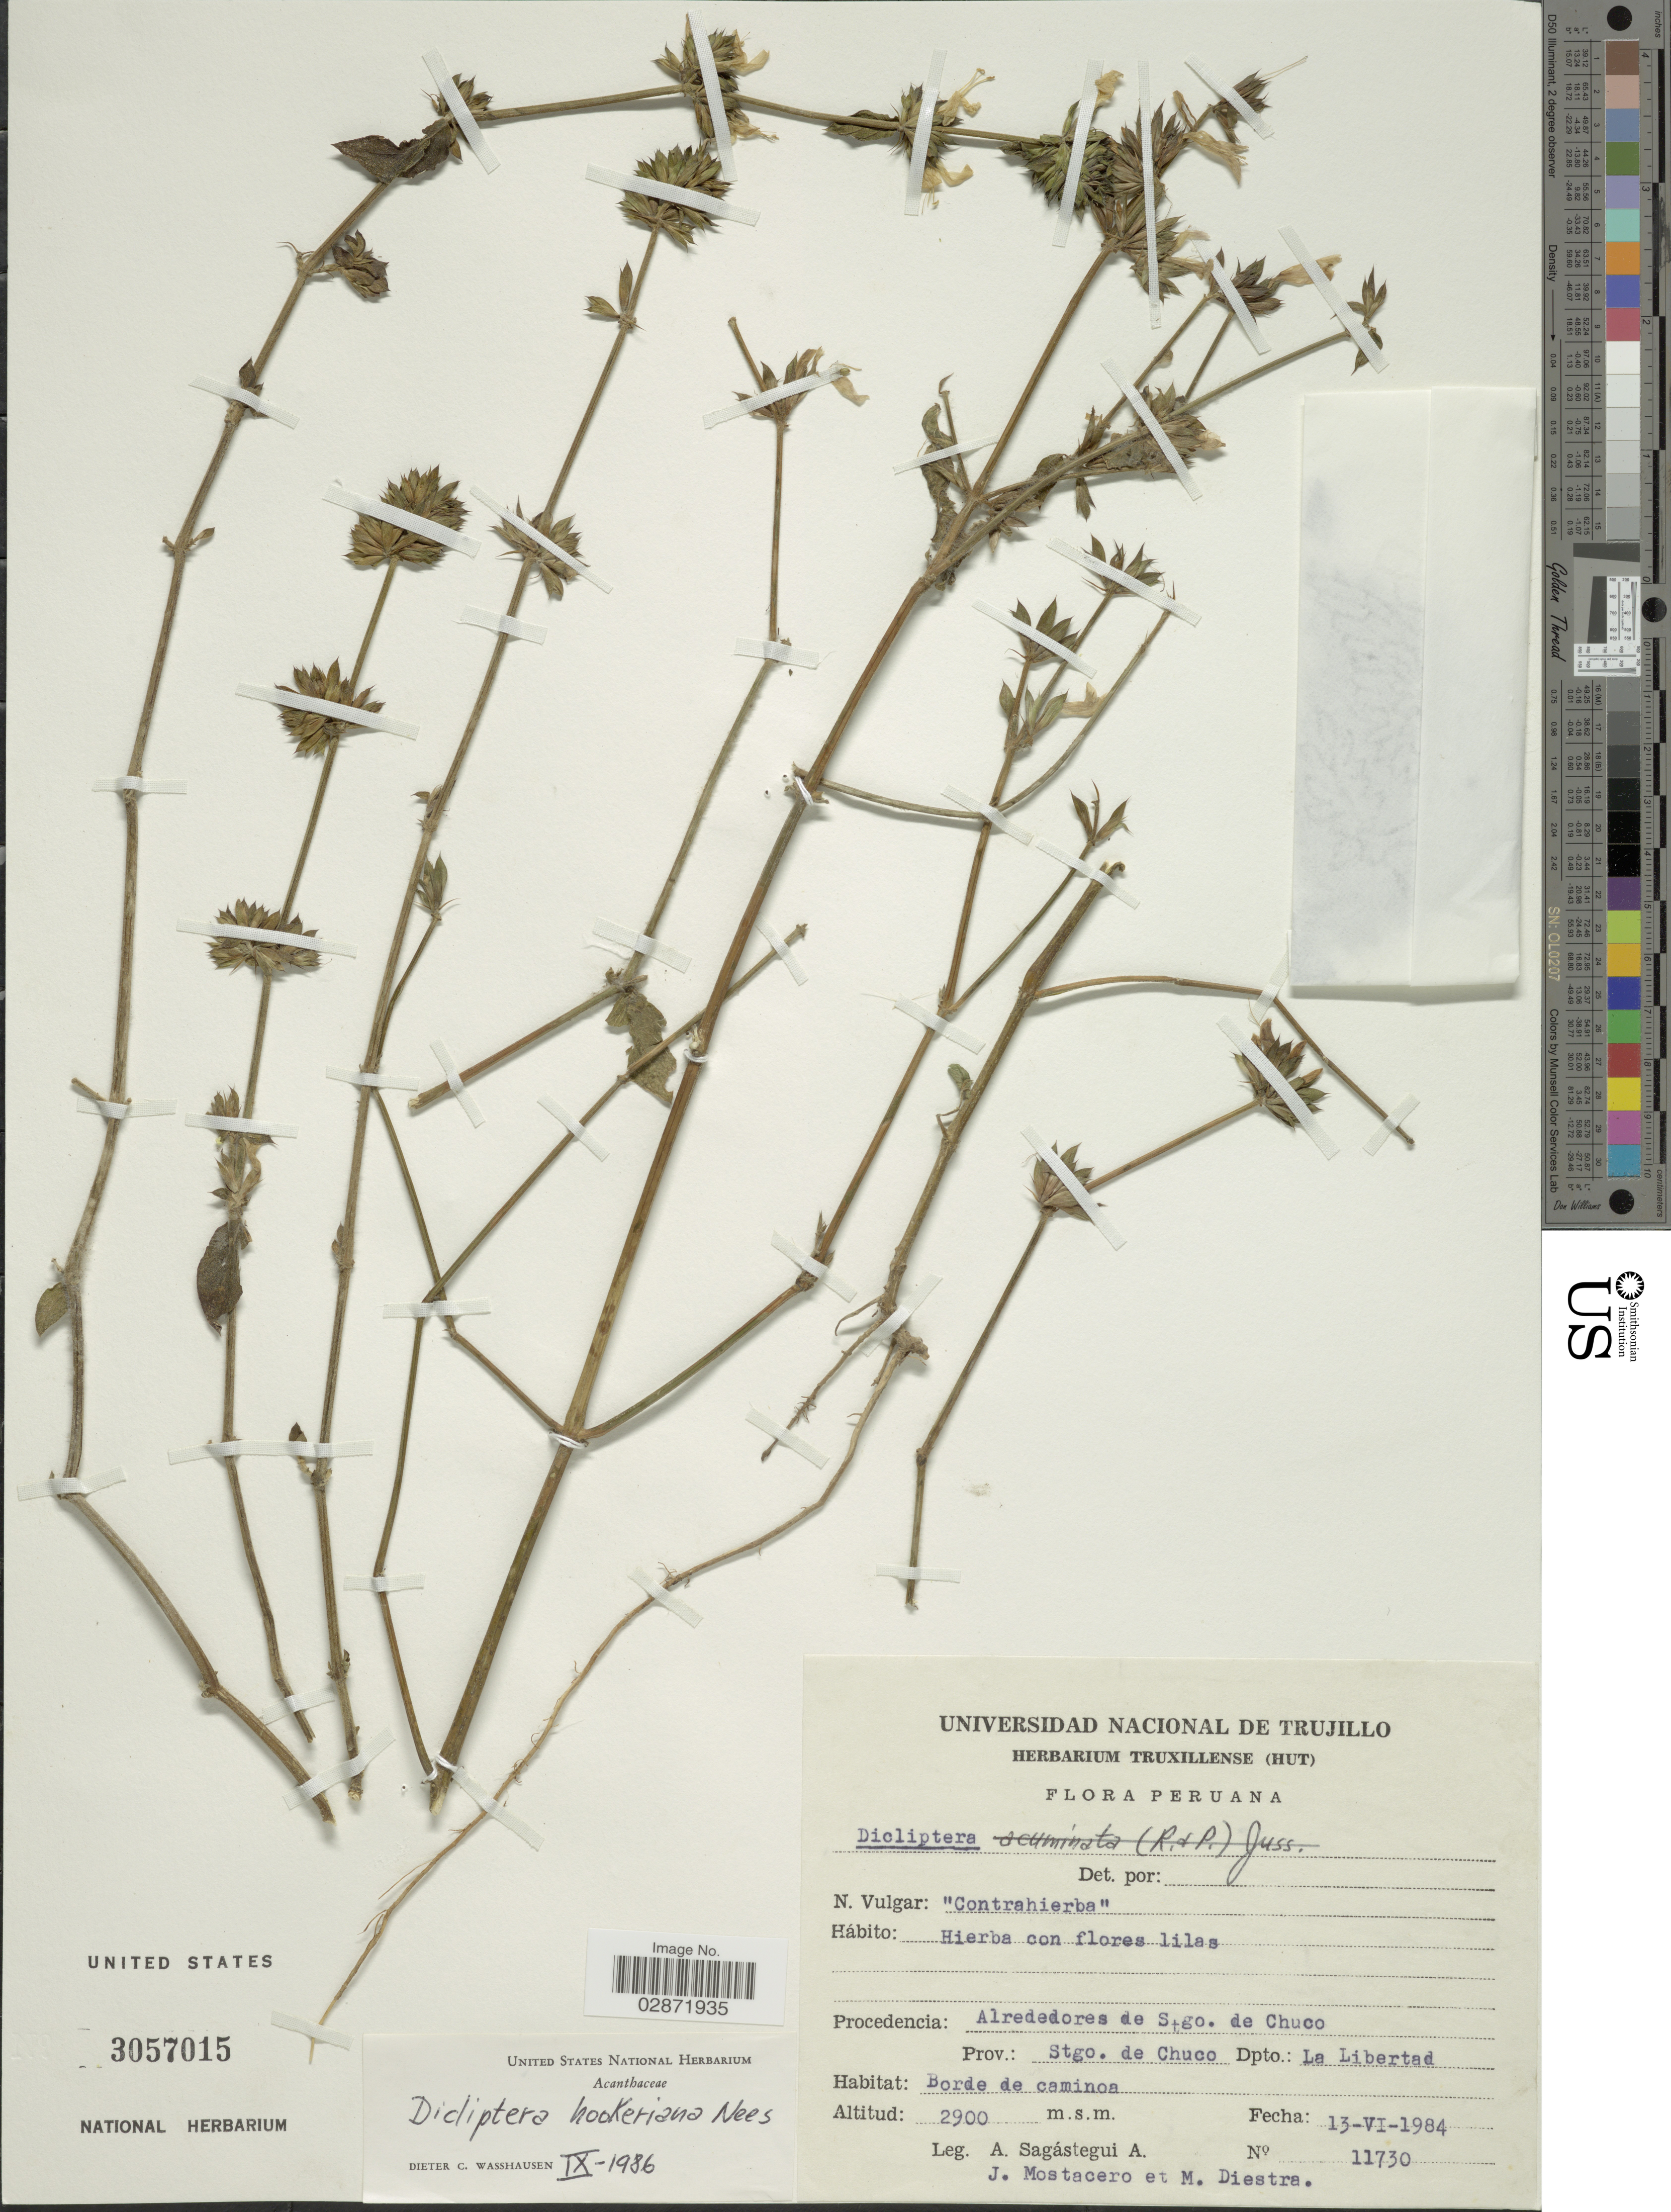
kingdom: Plantae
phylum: Tracheophyta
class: Magnoliopsida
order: Lamiales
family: Acanthaceae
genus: Dicliptera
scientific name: Dicliptera hookeriana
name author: Nees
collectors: A. Sagástegui A., J. Mostacero & M. Diestra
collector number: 11730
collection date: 1984-06-13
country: Peru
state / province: La Libertad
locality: Procedencia: Alrededores de Stgo. de Chuco, Prov.; Stgo. de Chuco, Dpto.: La Libertad.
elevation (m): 2900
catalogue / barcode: US 3057015